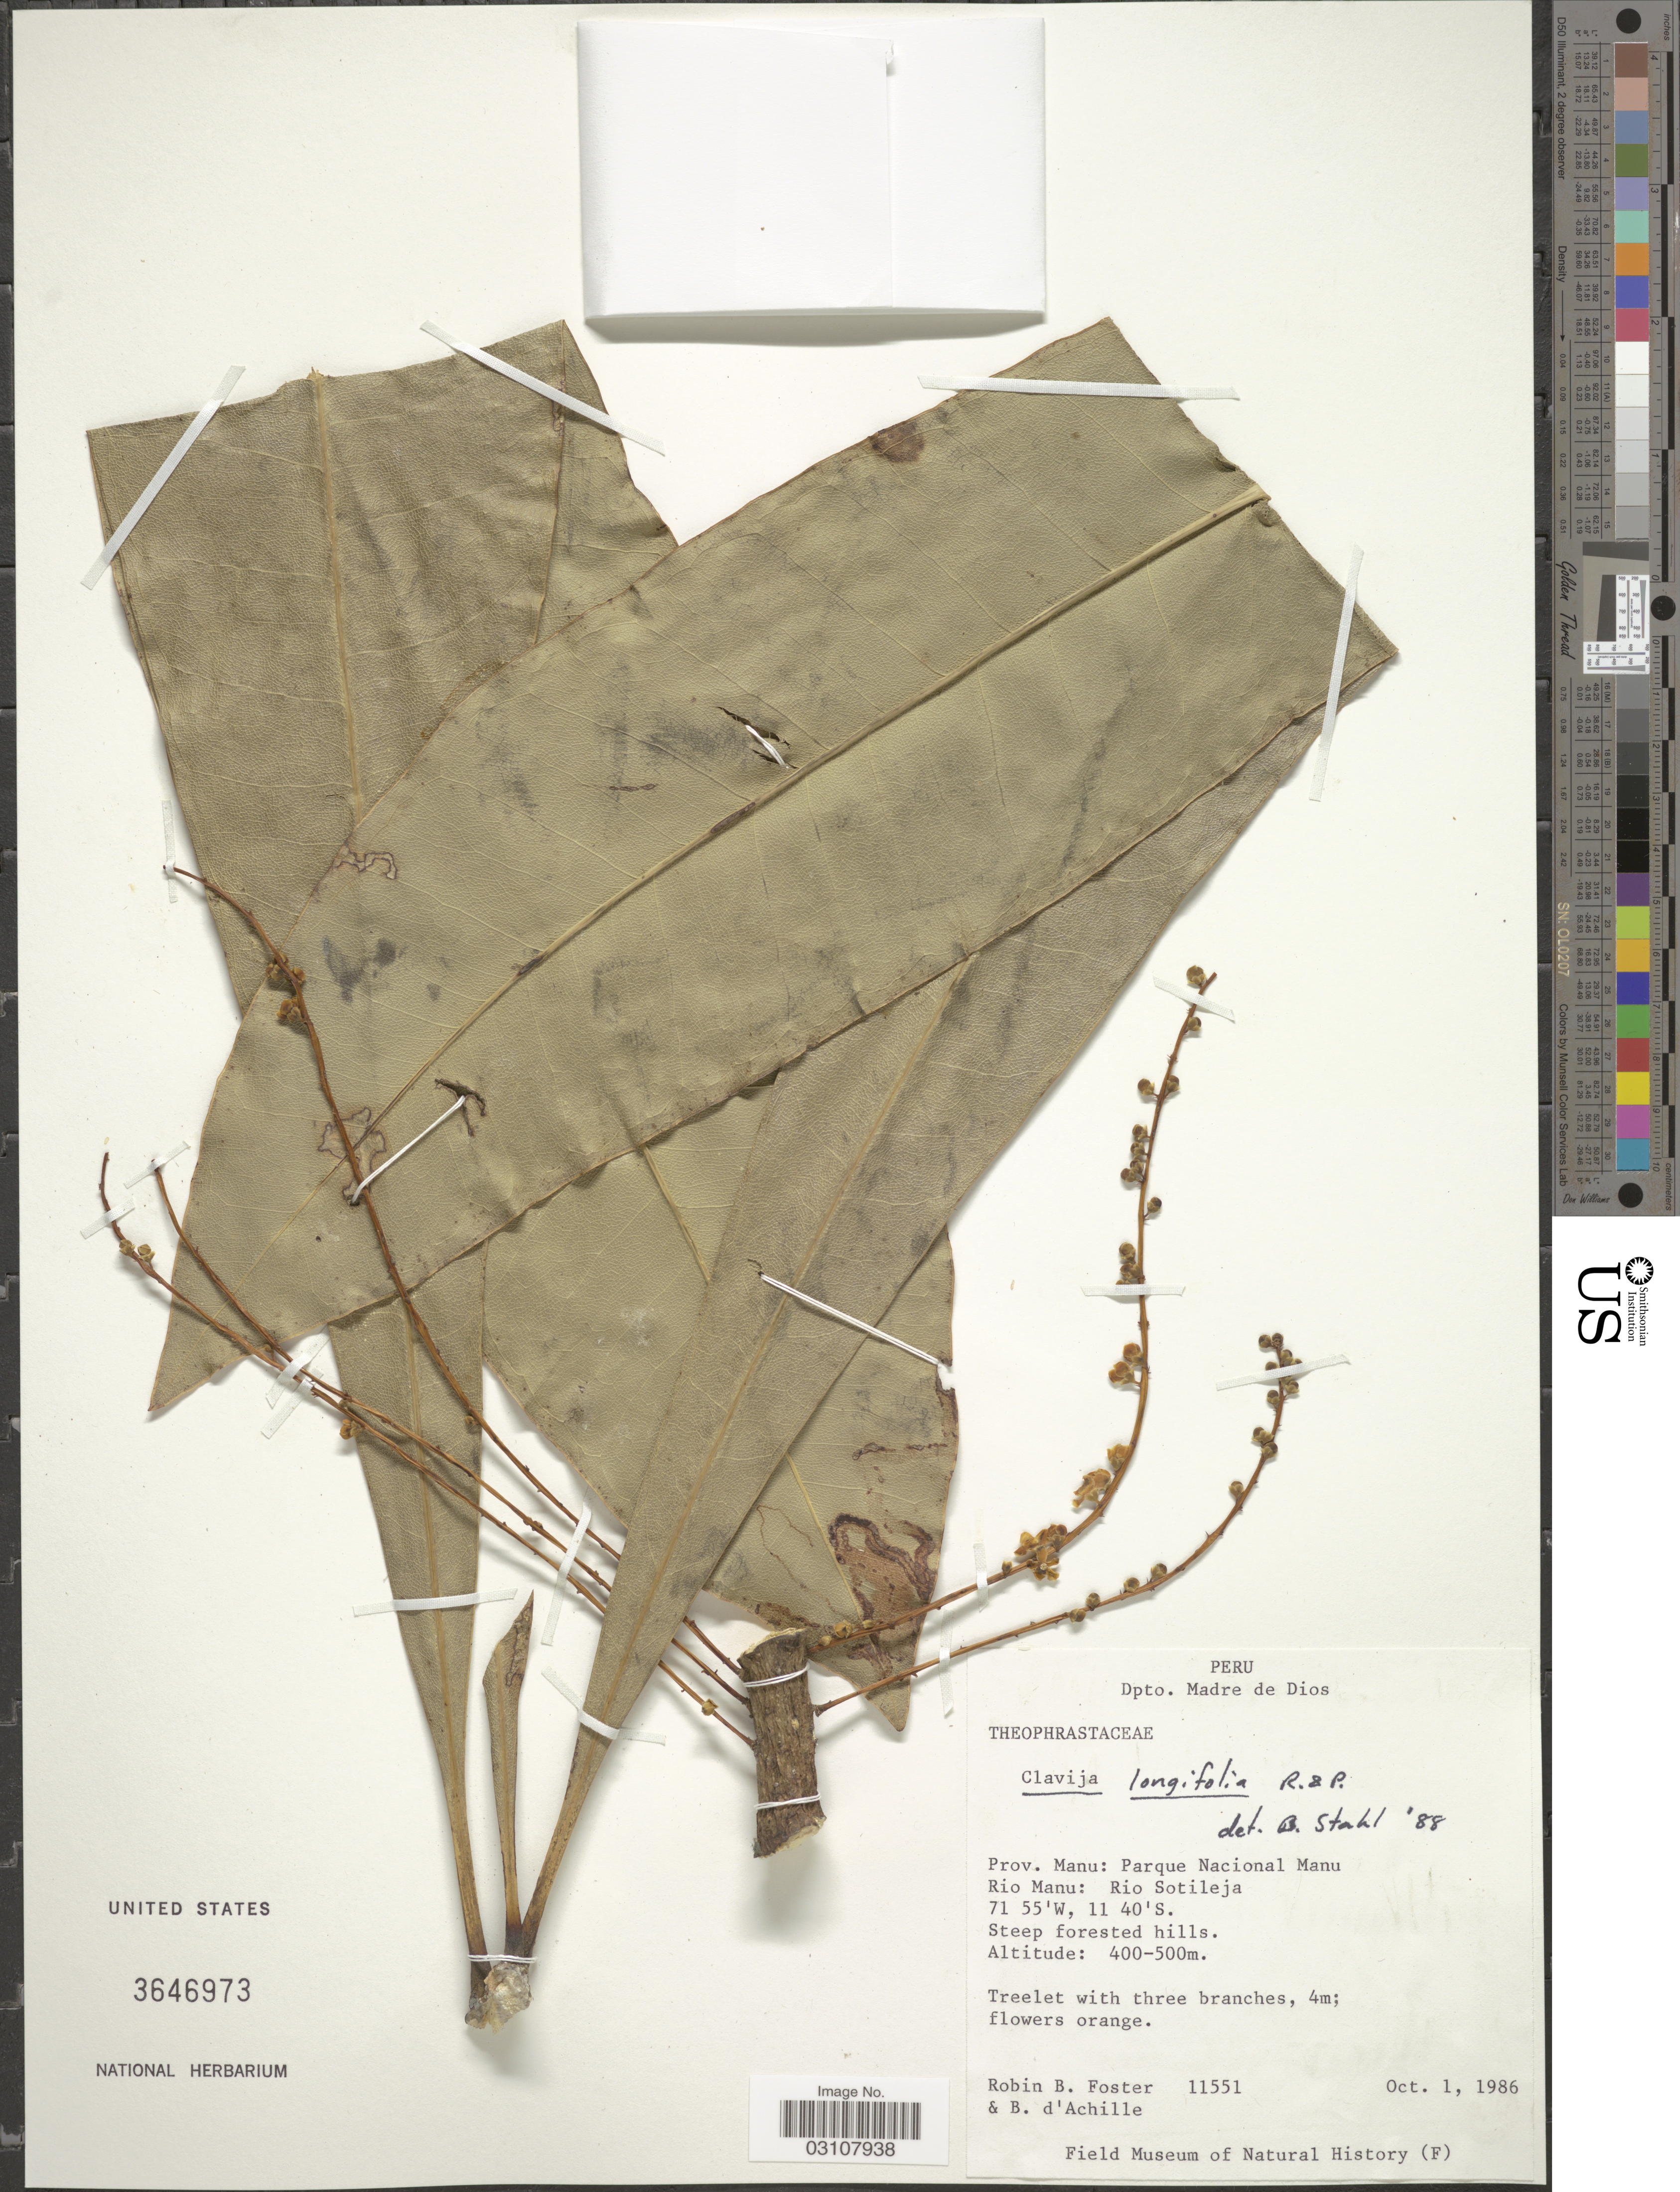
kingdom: Plantae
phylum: Tracheophyta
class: Magnoliopsida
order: Ericales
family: Primulaceae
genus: Clavija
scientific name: Clavija longifolia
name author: (Jacq.) Mez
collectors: R. B. Foster & B. d'Achille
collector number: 11551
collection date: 1986-10-01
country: Peru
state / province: Madre de Dios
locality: Dpto. Madre de Dios. Prov. Manu: Parque Nacional Manu. Rio Manu: Rio Sotileja.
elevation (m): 400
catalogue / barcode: US 3646973